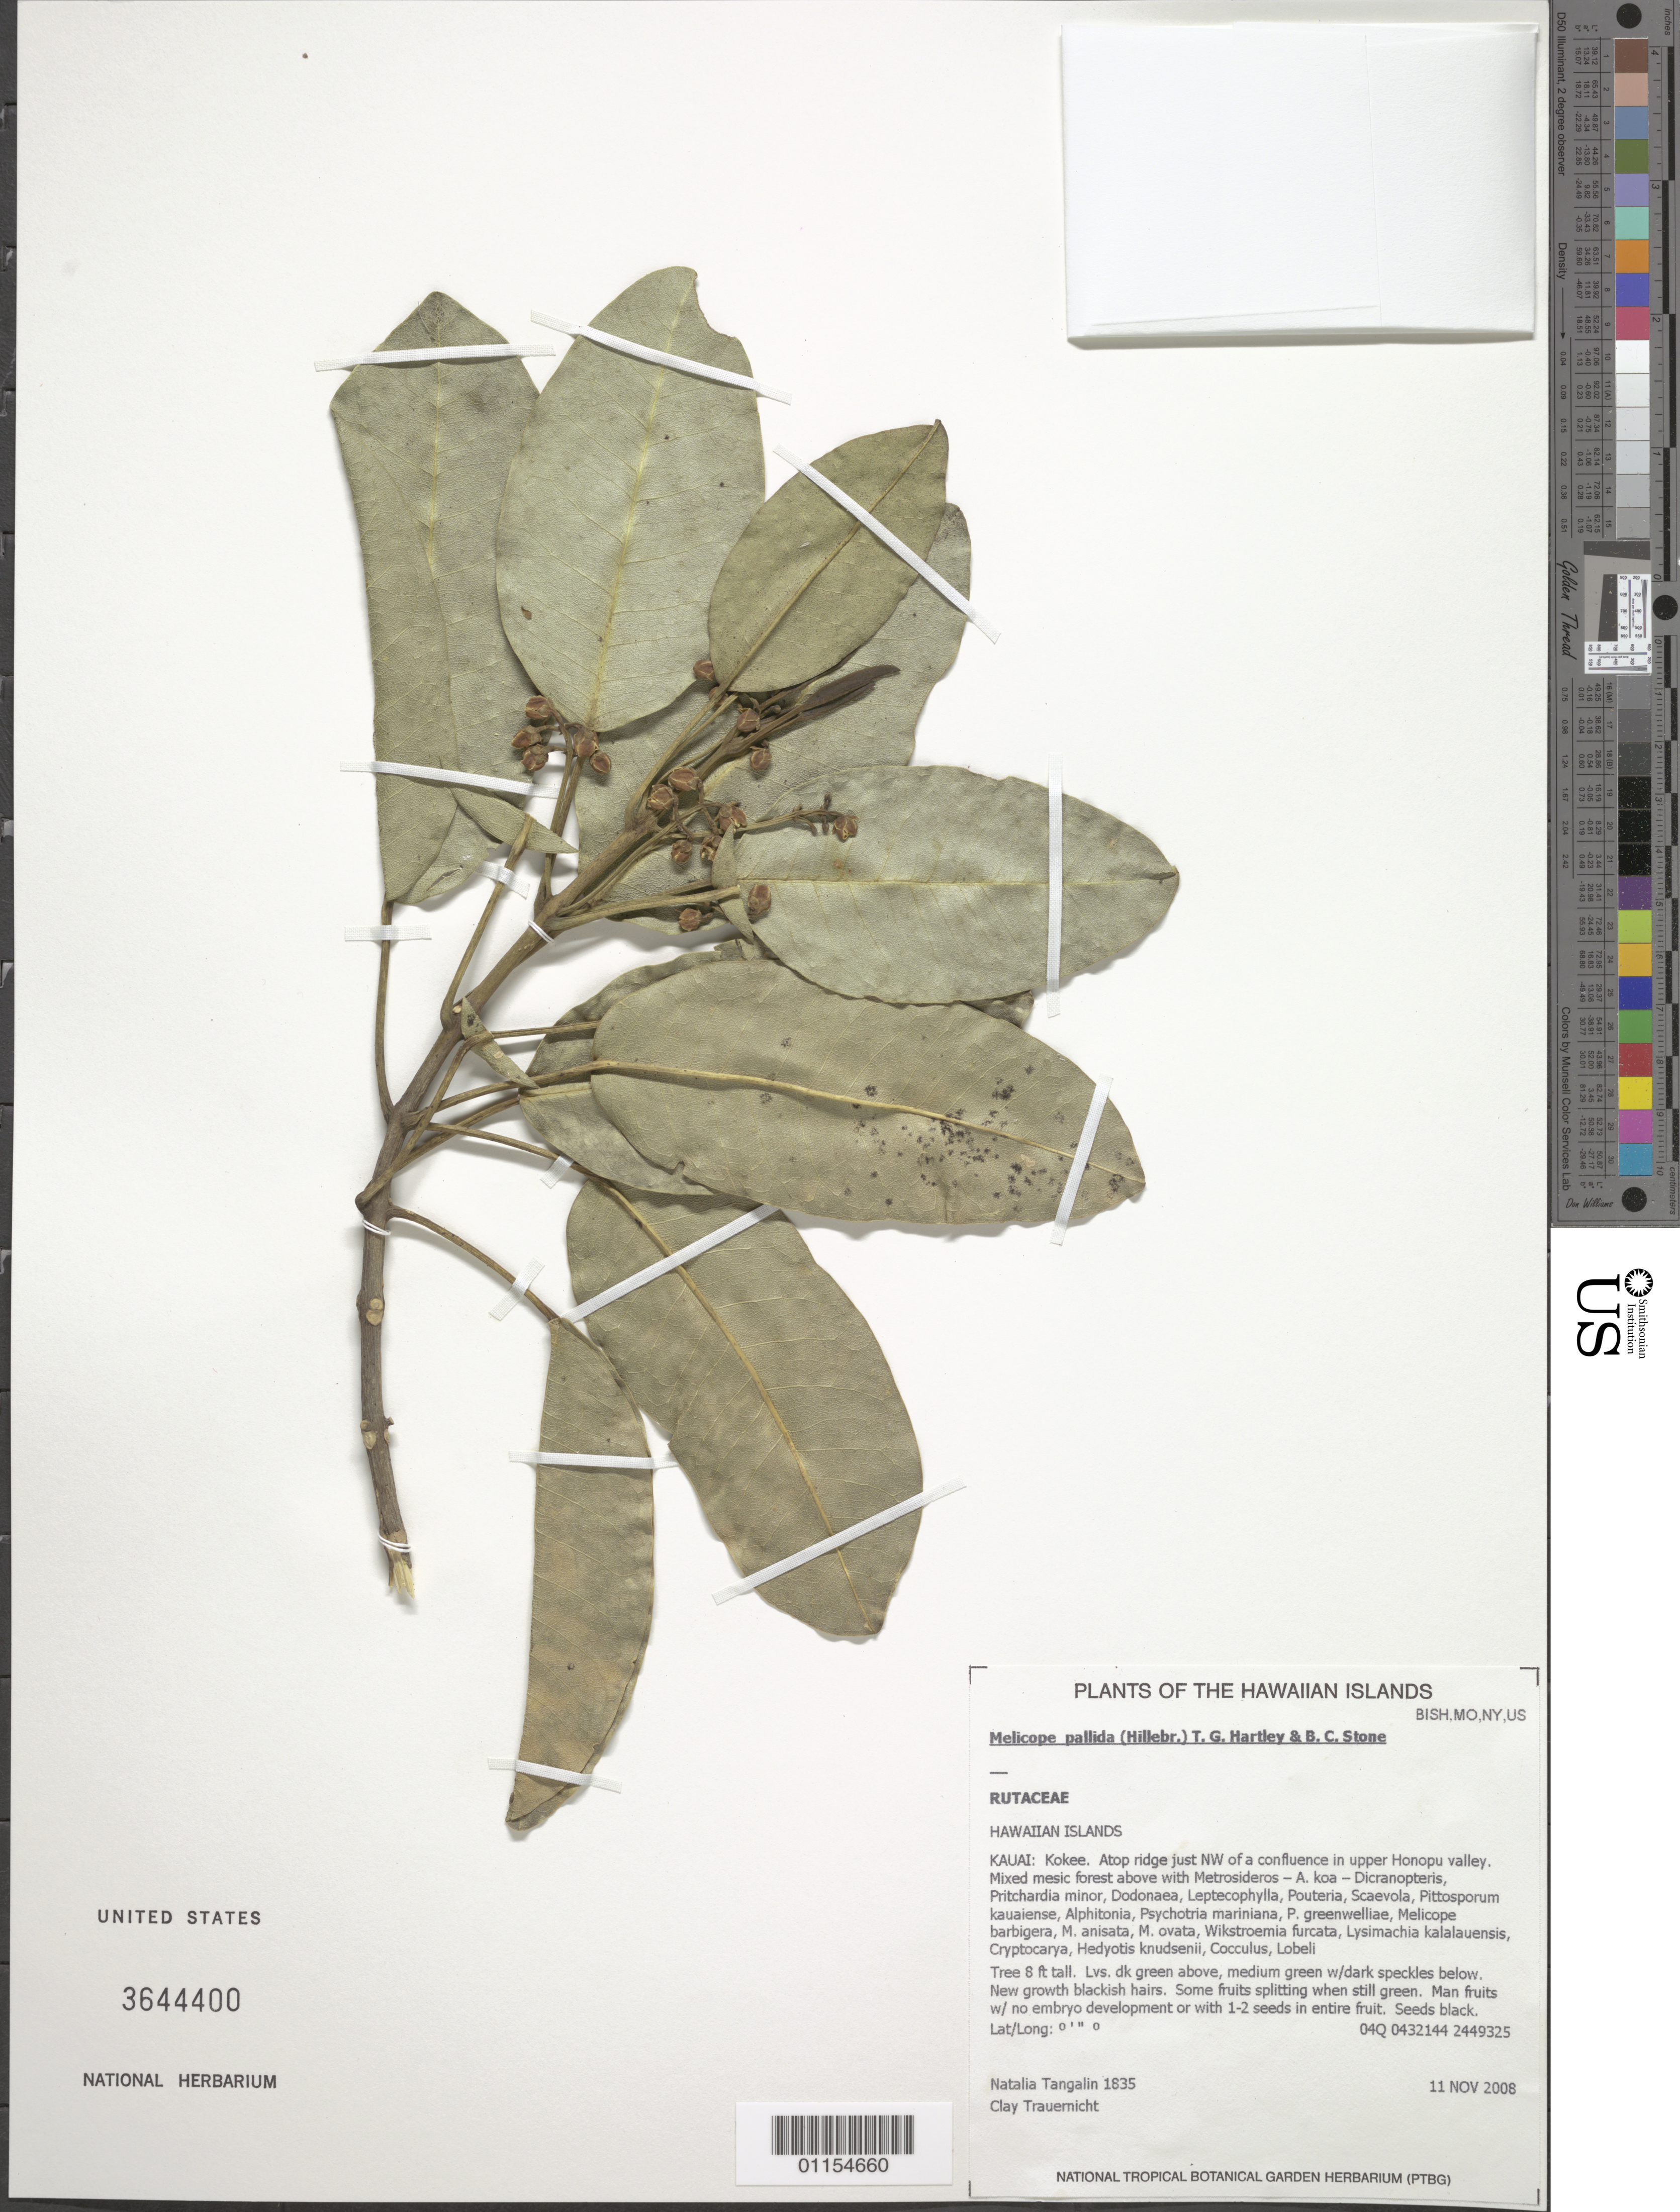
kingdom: Plantae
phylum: Tracheophyta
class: Magnoliopsida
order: Sapindales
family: Rutaceae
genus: Melicope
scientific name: Melicope pallida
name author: (Hillebr.) T.G. Hartley & B.C. Stone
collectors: N. Tangalin & C. Trauernicht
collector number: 1835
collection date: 2008-11-11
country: United States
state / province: Hawaii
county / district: Kaui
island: Kaua'i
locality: Kokee, atop ridge just NW of a confluence in upper Honopu Valley.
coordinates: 0432144, 2449325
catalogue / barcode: US 3644400